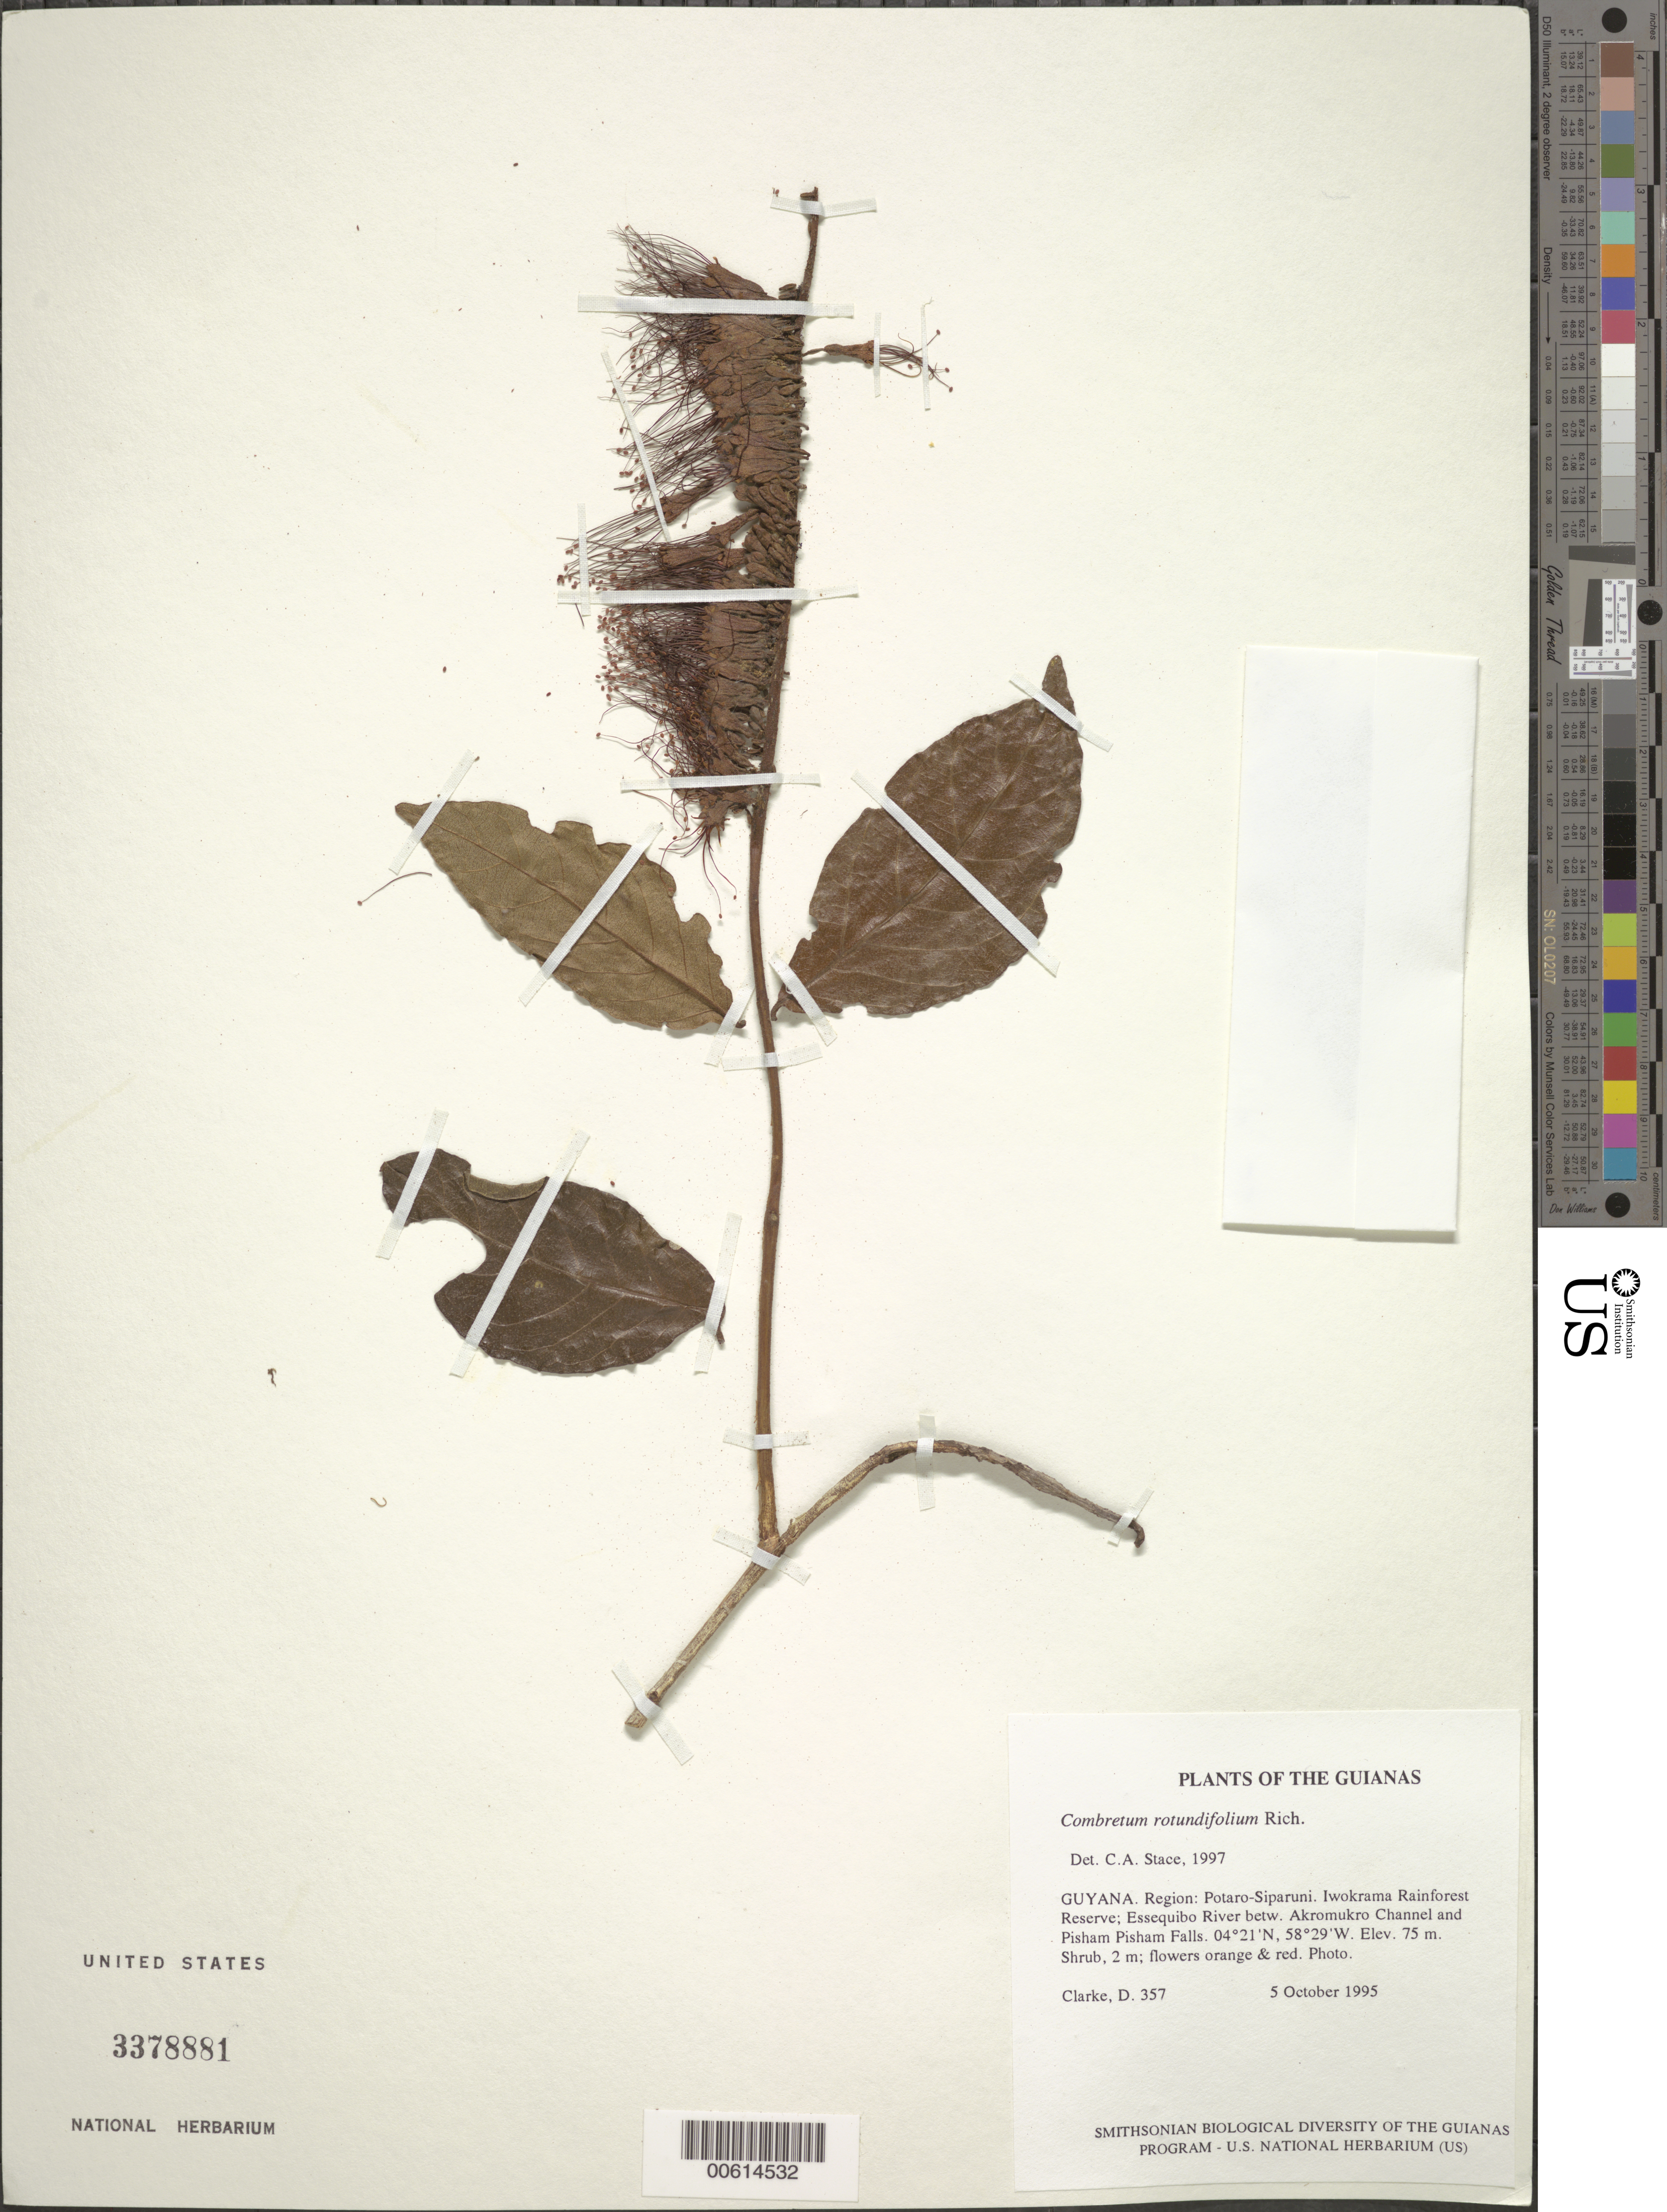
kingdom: Plantae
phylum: Tracheophyta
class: Magnoliopsida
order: Myrtales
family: Combretaceae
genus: Combretum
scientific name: Combretum rotundifolium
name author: Rich.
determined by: Stace, C. A.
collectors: H. D. Clarke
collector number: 357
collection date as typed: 5 October 1995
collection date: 1995-10-05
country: Guyana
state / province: Potaro-Siparuni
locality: Iwokrama Rainforest Reserve; Essequibo River betw. Akromukro Channel and Pisham Pisham Falls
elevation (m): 75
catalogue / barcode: US 3378881